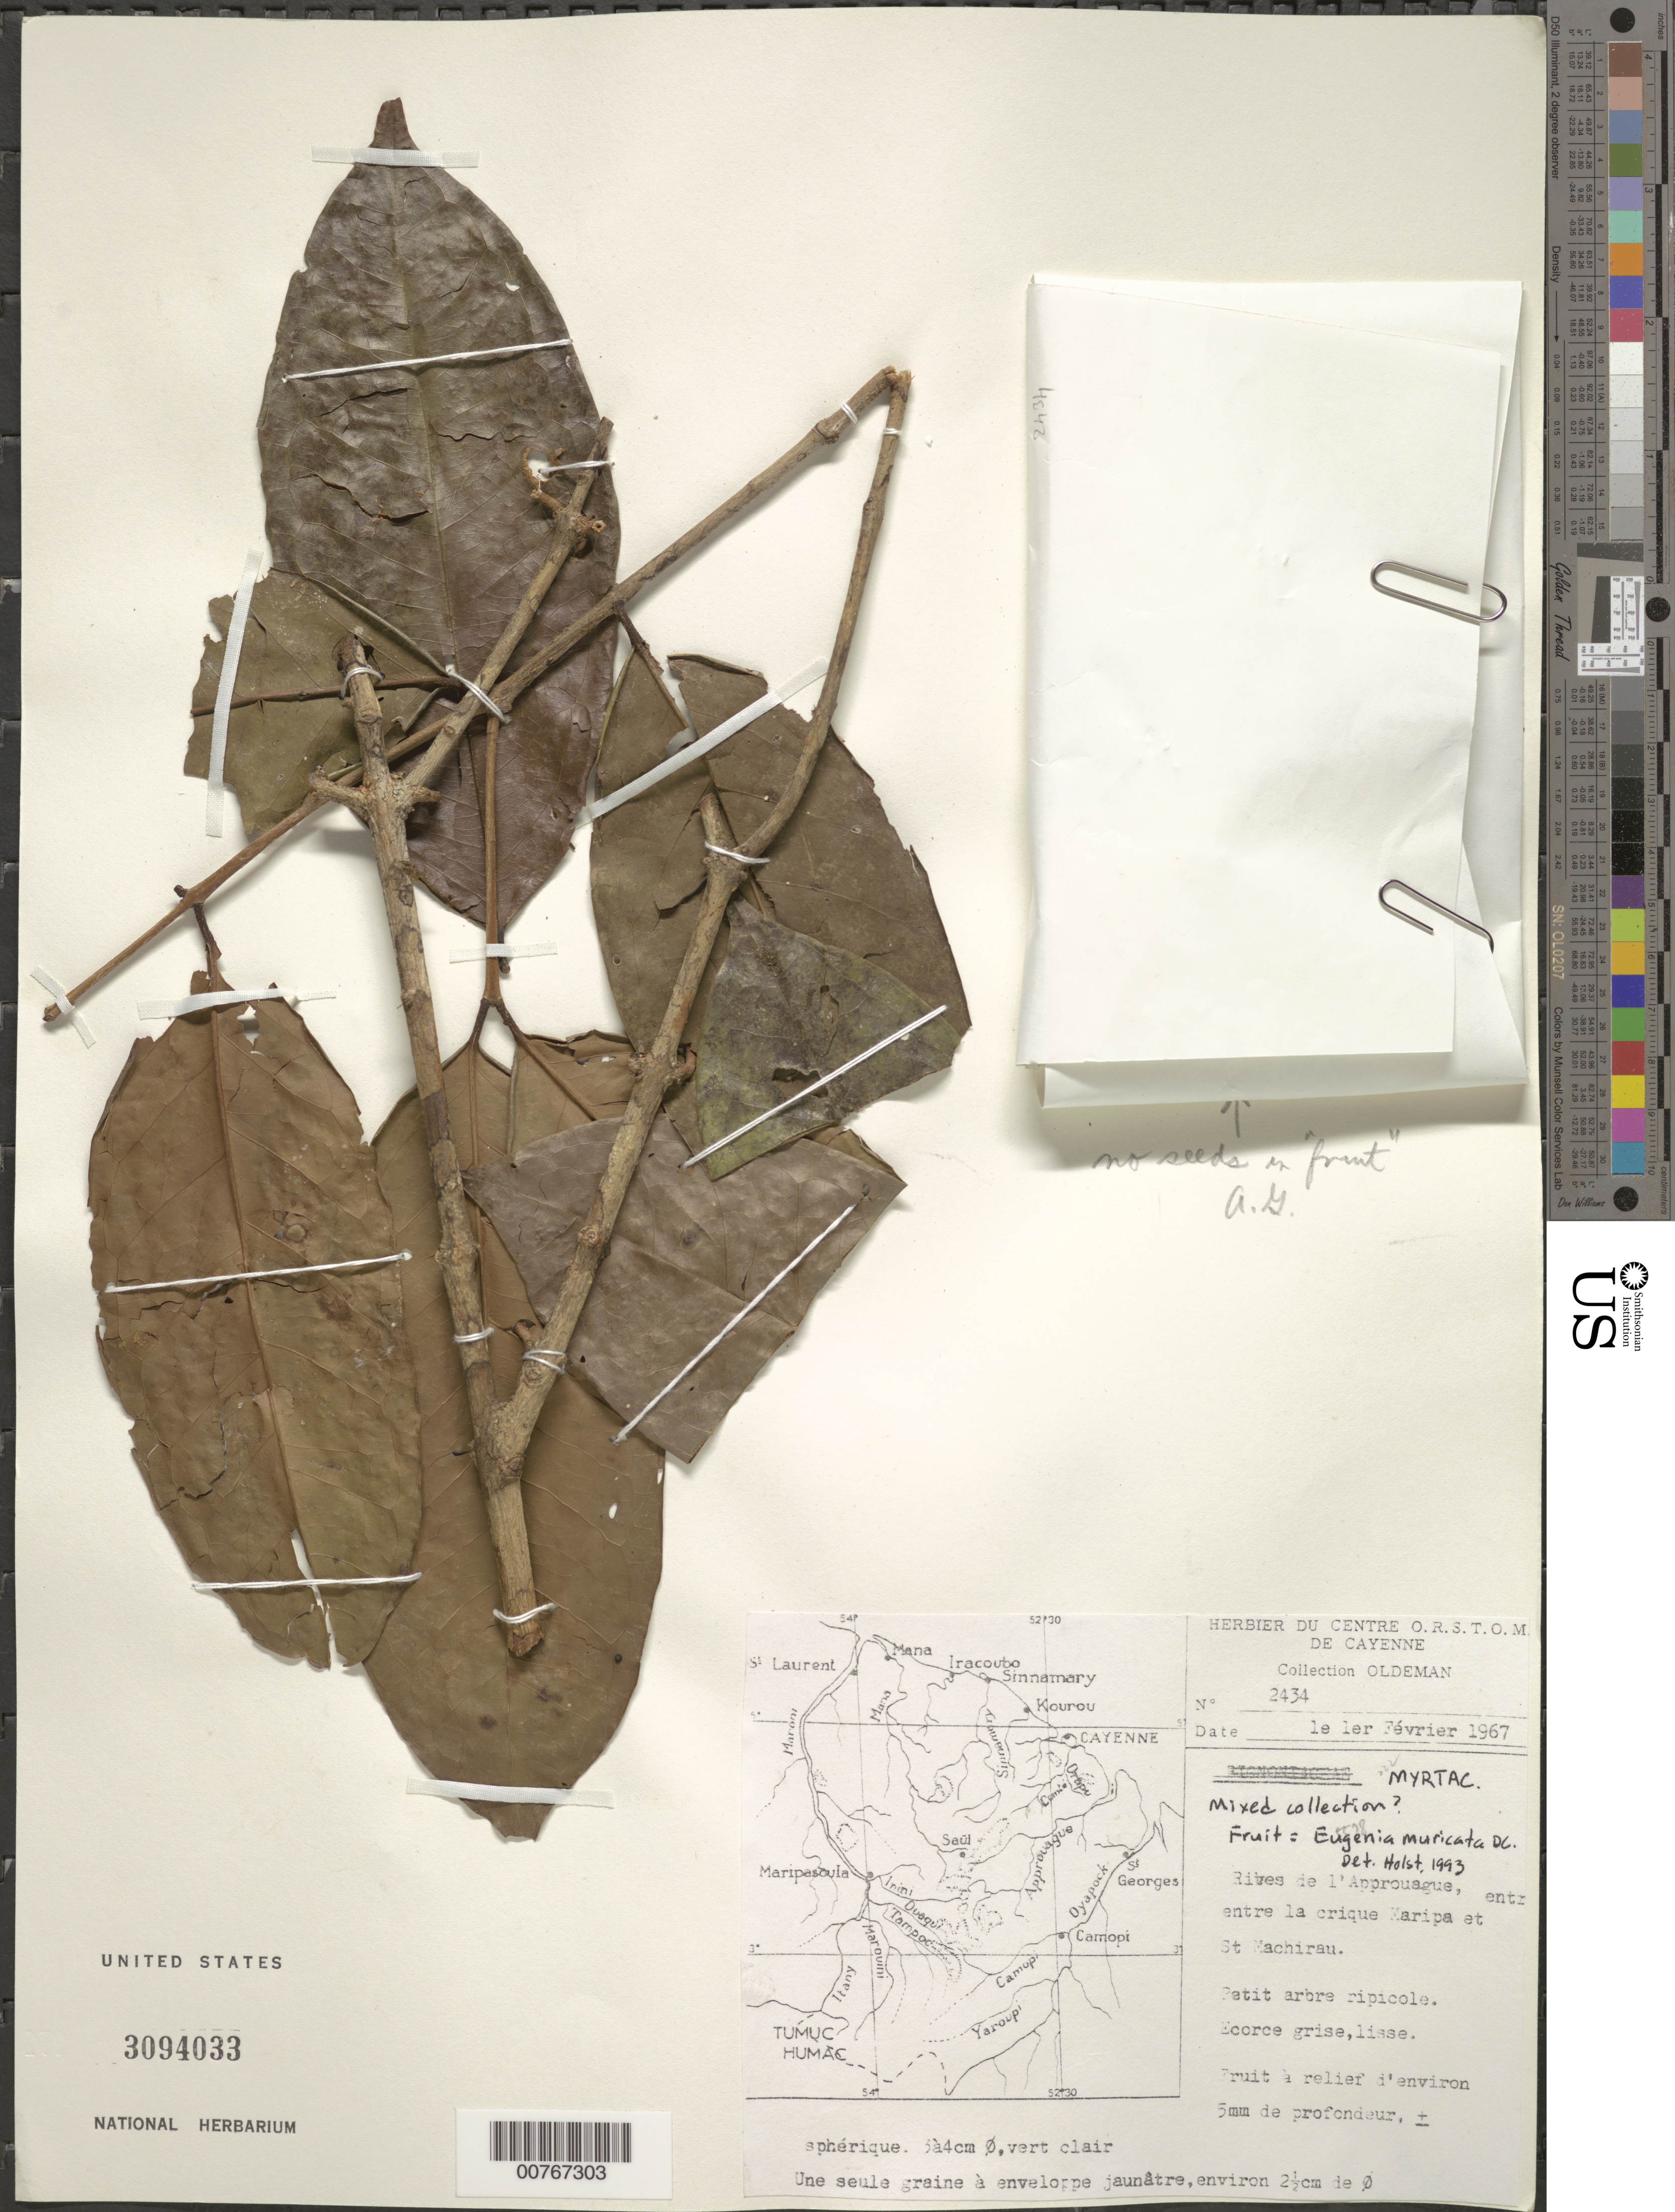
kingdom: Plantae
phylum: Tracheophyta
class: Magnoliopsida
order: Myrtales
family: Myrtaceae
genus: Eugenia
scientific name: Eugenia muricata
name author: DC.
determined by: Holst, Bruce K.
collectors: R. Oldeman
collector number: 2434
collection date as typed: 1-Feb-67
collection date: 1967-02-01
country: French Guiana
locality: Rives de l'Approuague, entre la crique Maripa & St. Machieau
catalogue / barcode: US 3094033